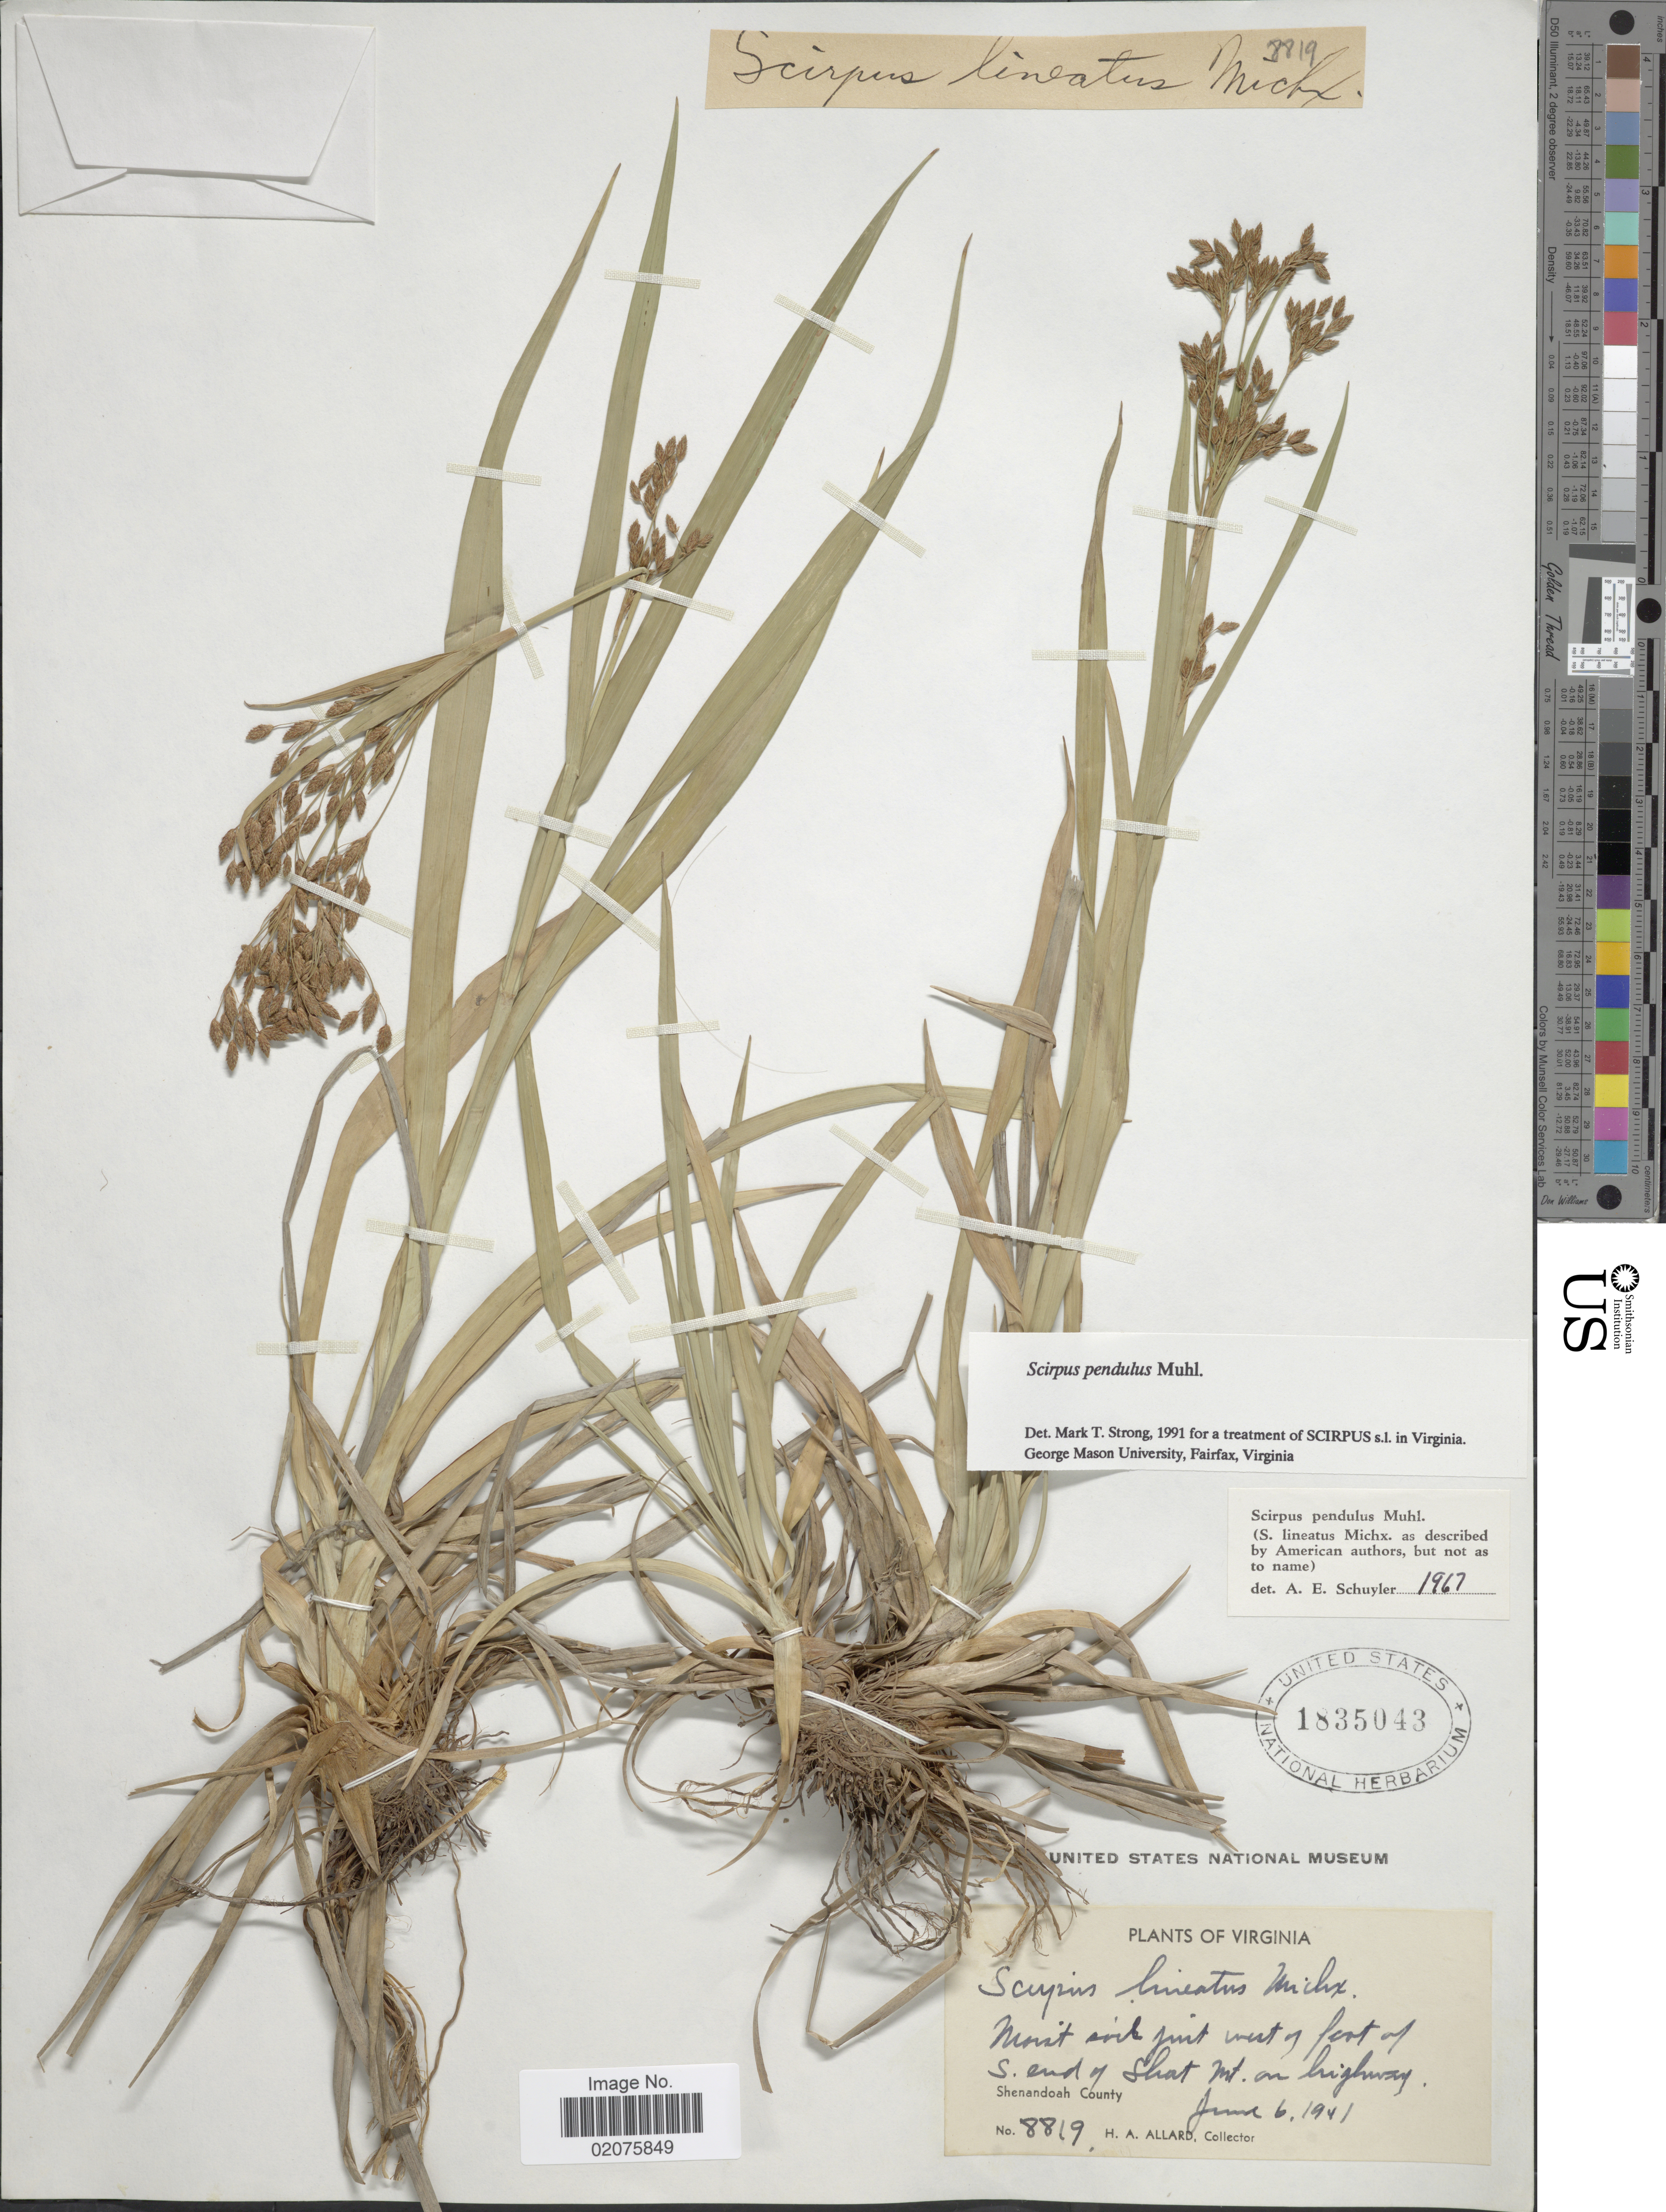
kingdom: Plantae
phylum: Tracheophyta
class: Liliopsida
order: Poales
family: Cyperaceae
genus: Scirpus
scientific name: Scirpus pendulus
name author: Muhl.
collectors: H. A. Allard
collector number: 8819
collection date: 1941-06-06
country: United States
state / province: Virginia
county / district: Shenandoah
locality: Moist soil just west of foot of S. end of Short Mt. on highway, Shenandoah County.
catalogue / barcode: US 1835043